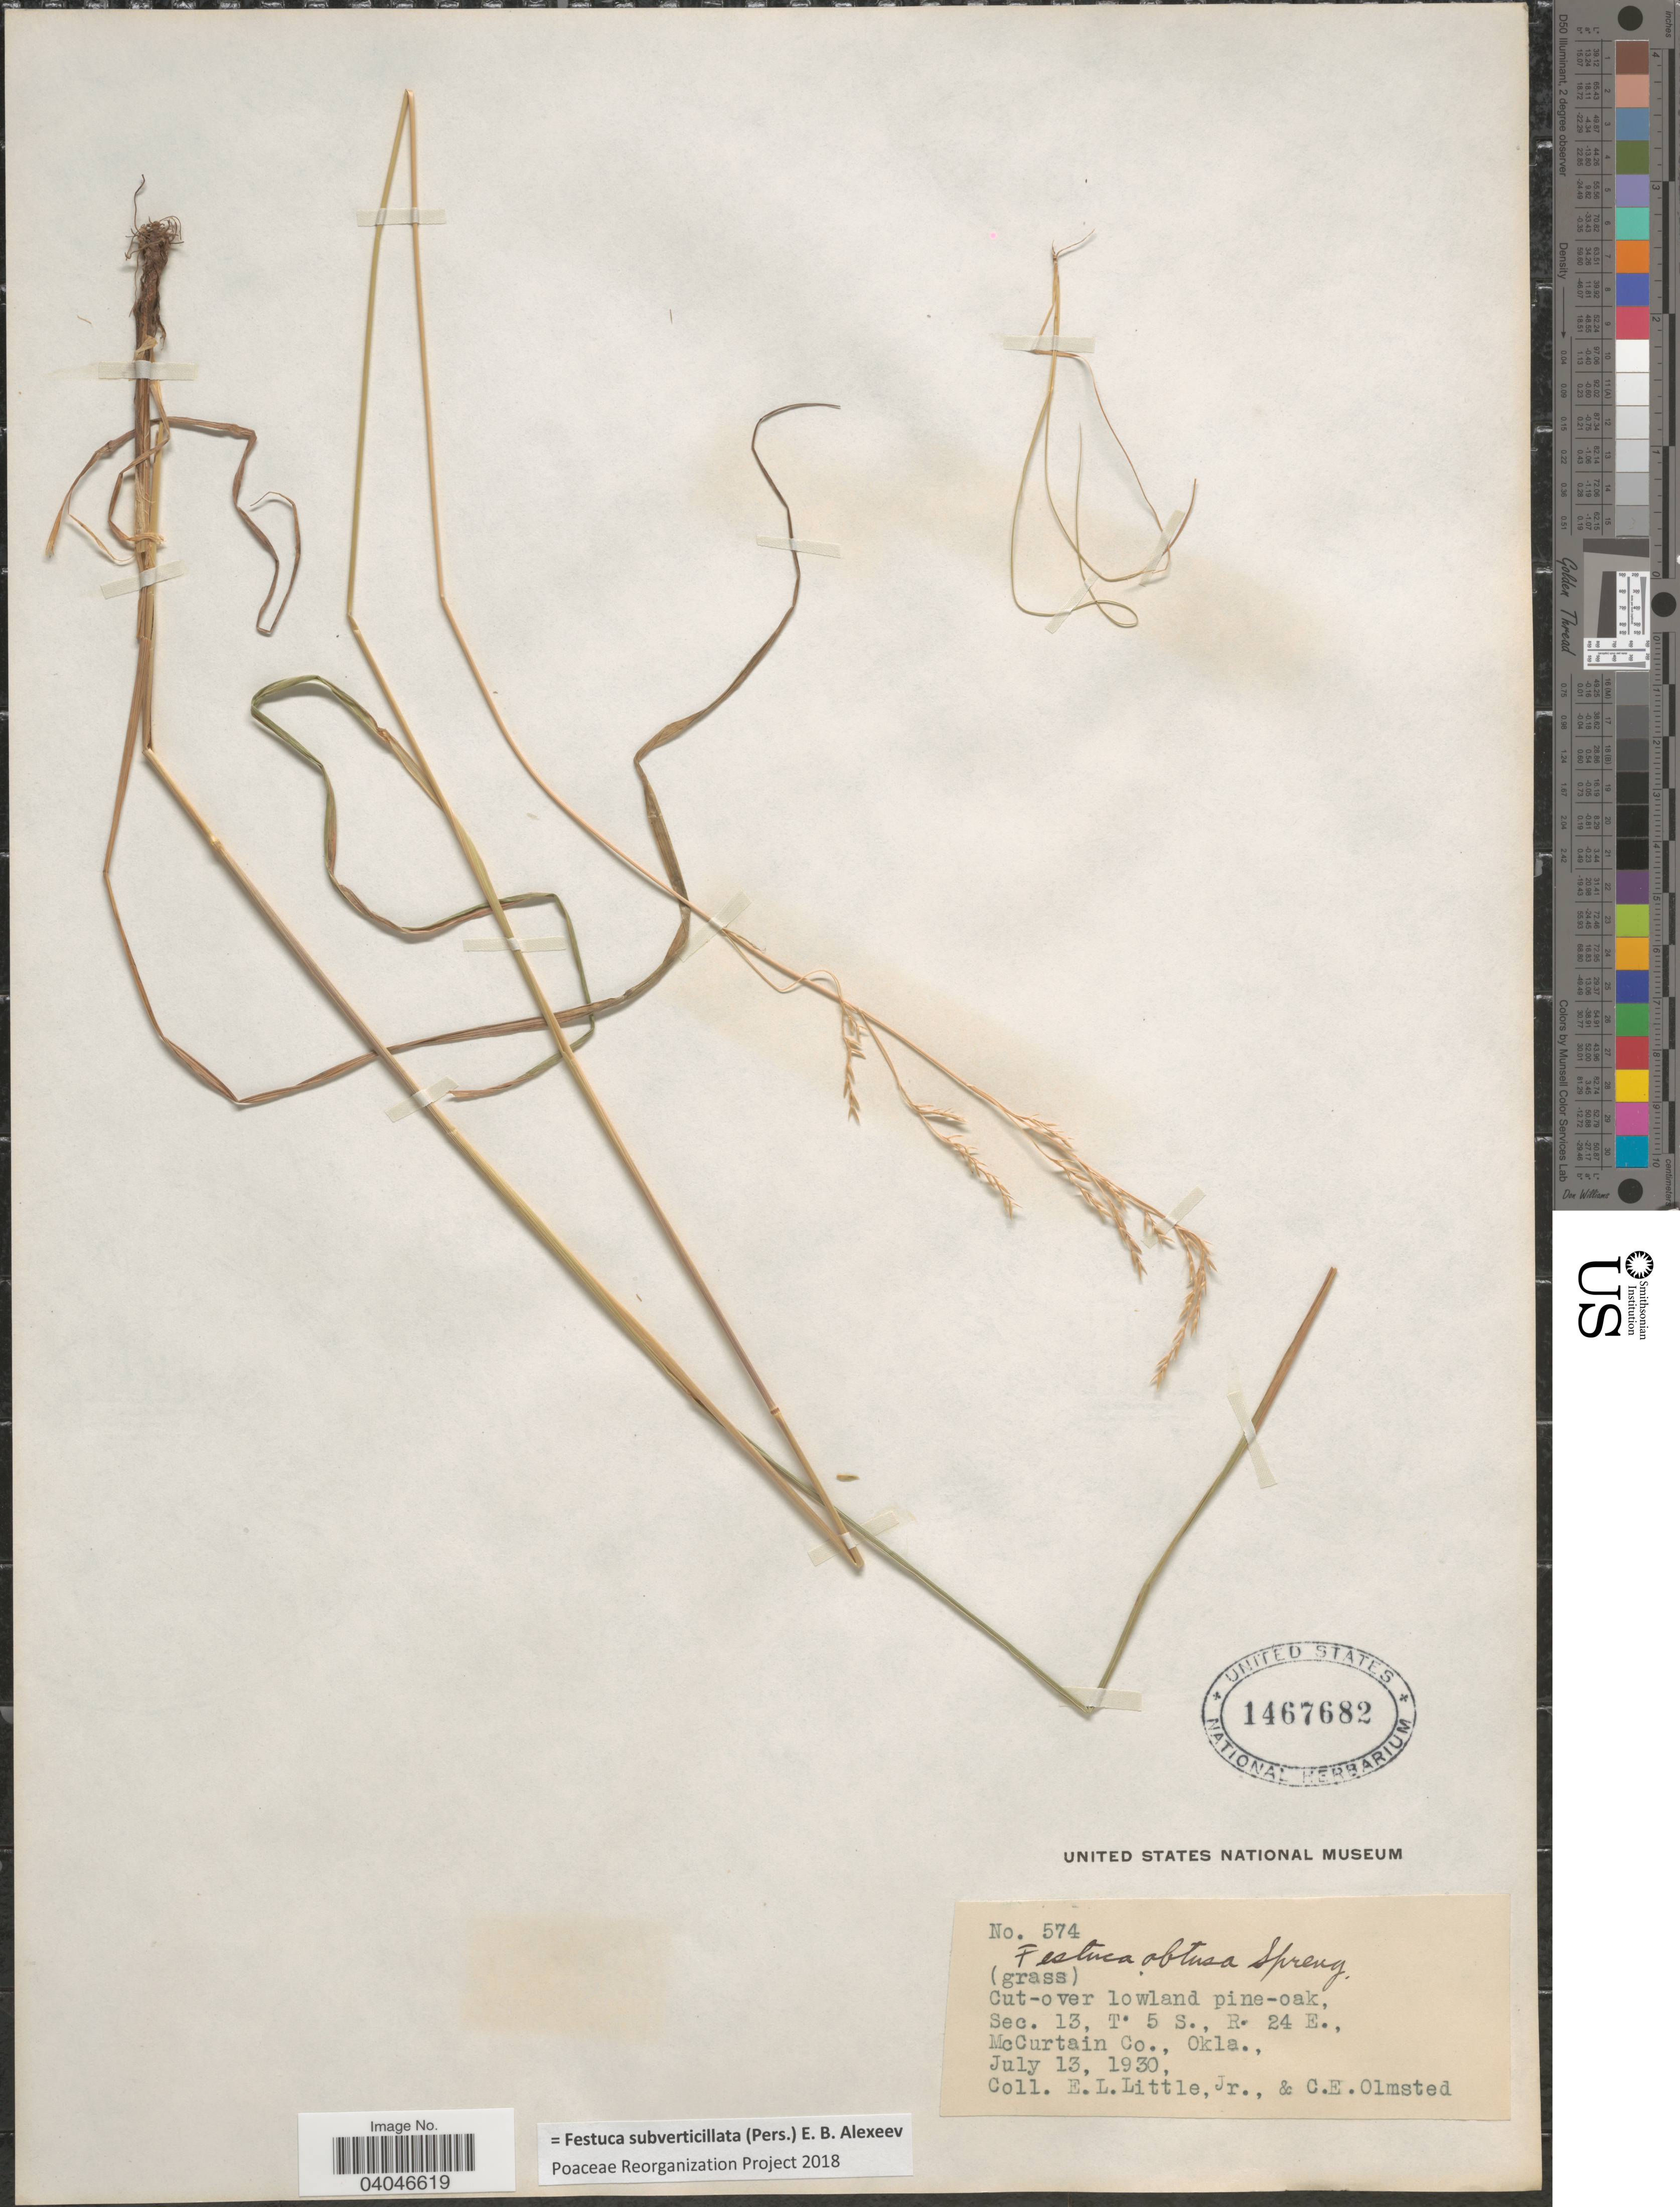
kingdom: Plantae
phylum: Tracheophyta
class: Liliopsida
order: Poales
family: Poaceae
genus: Festuca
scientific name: Festuca subverticillata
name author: (Pers.) E.B. Alexeev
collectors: E. L. Little & C. Olmsted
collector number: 574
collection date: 1930-07-13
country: United States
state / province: Oklahoma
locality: Cut-over lowland pine-oak, Sec. 13, T5S., R24E., McCurtain Co.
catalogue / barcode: US 1467682